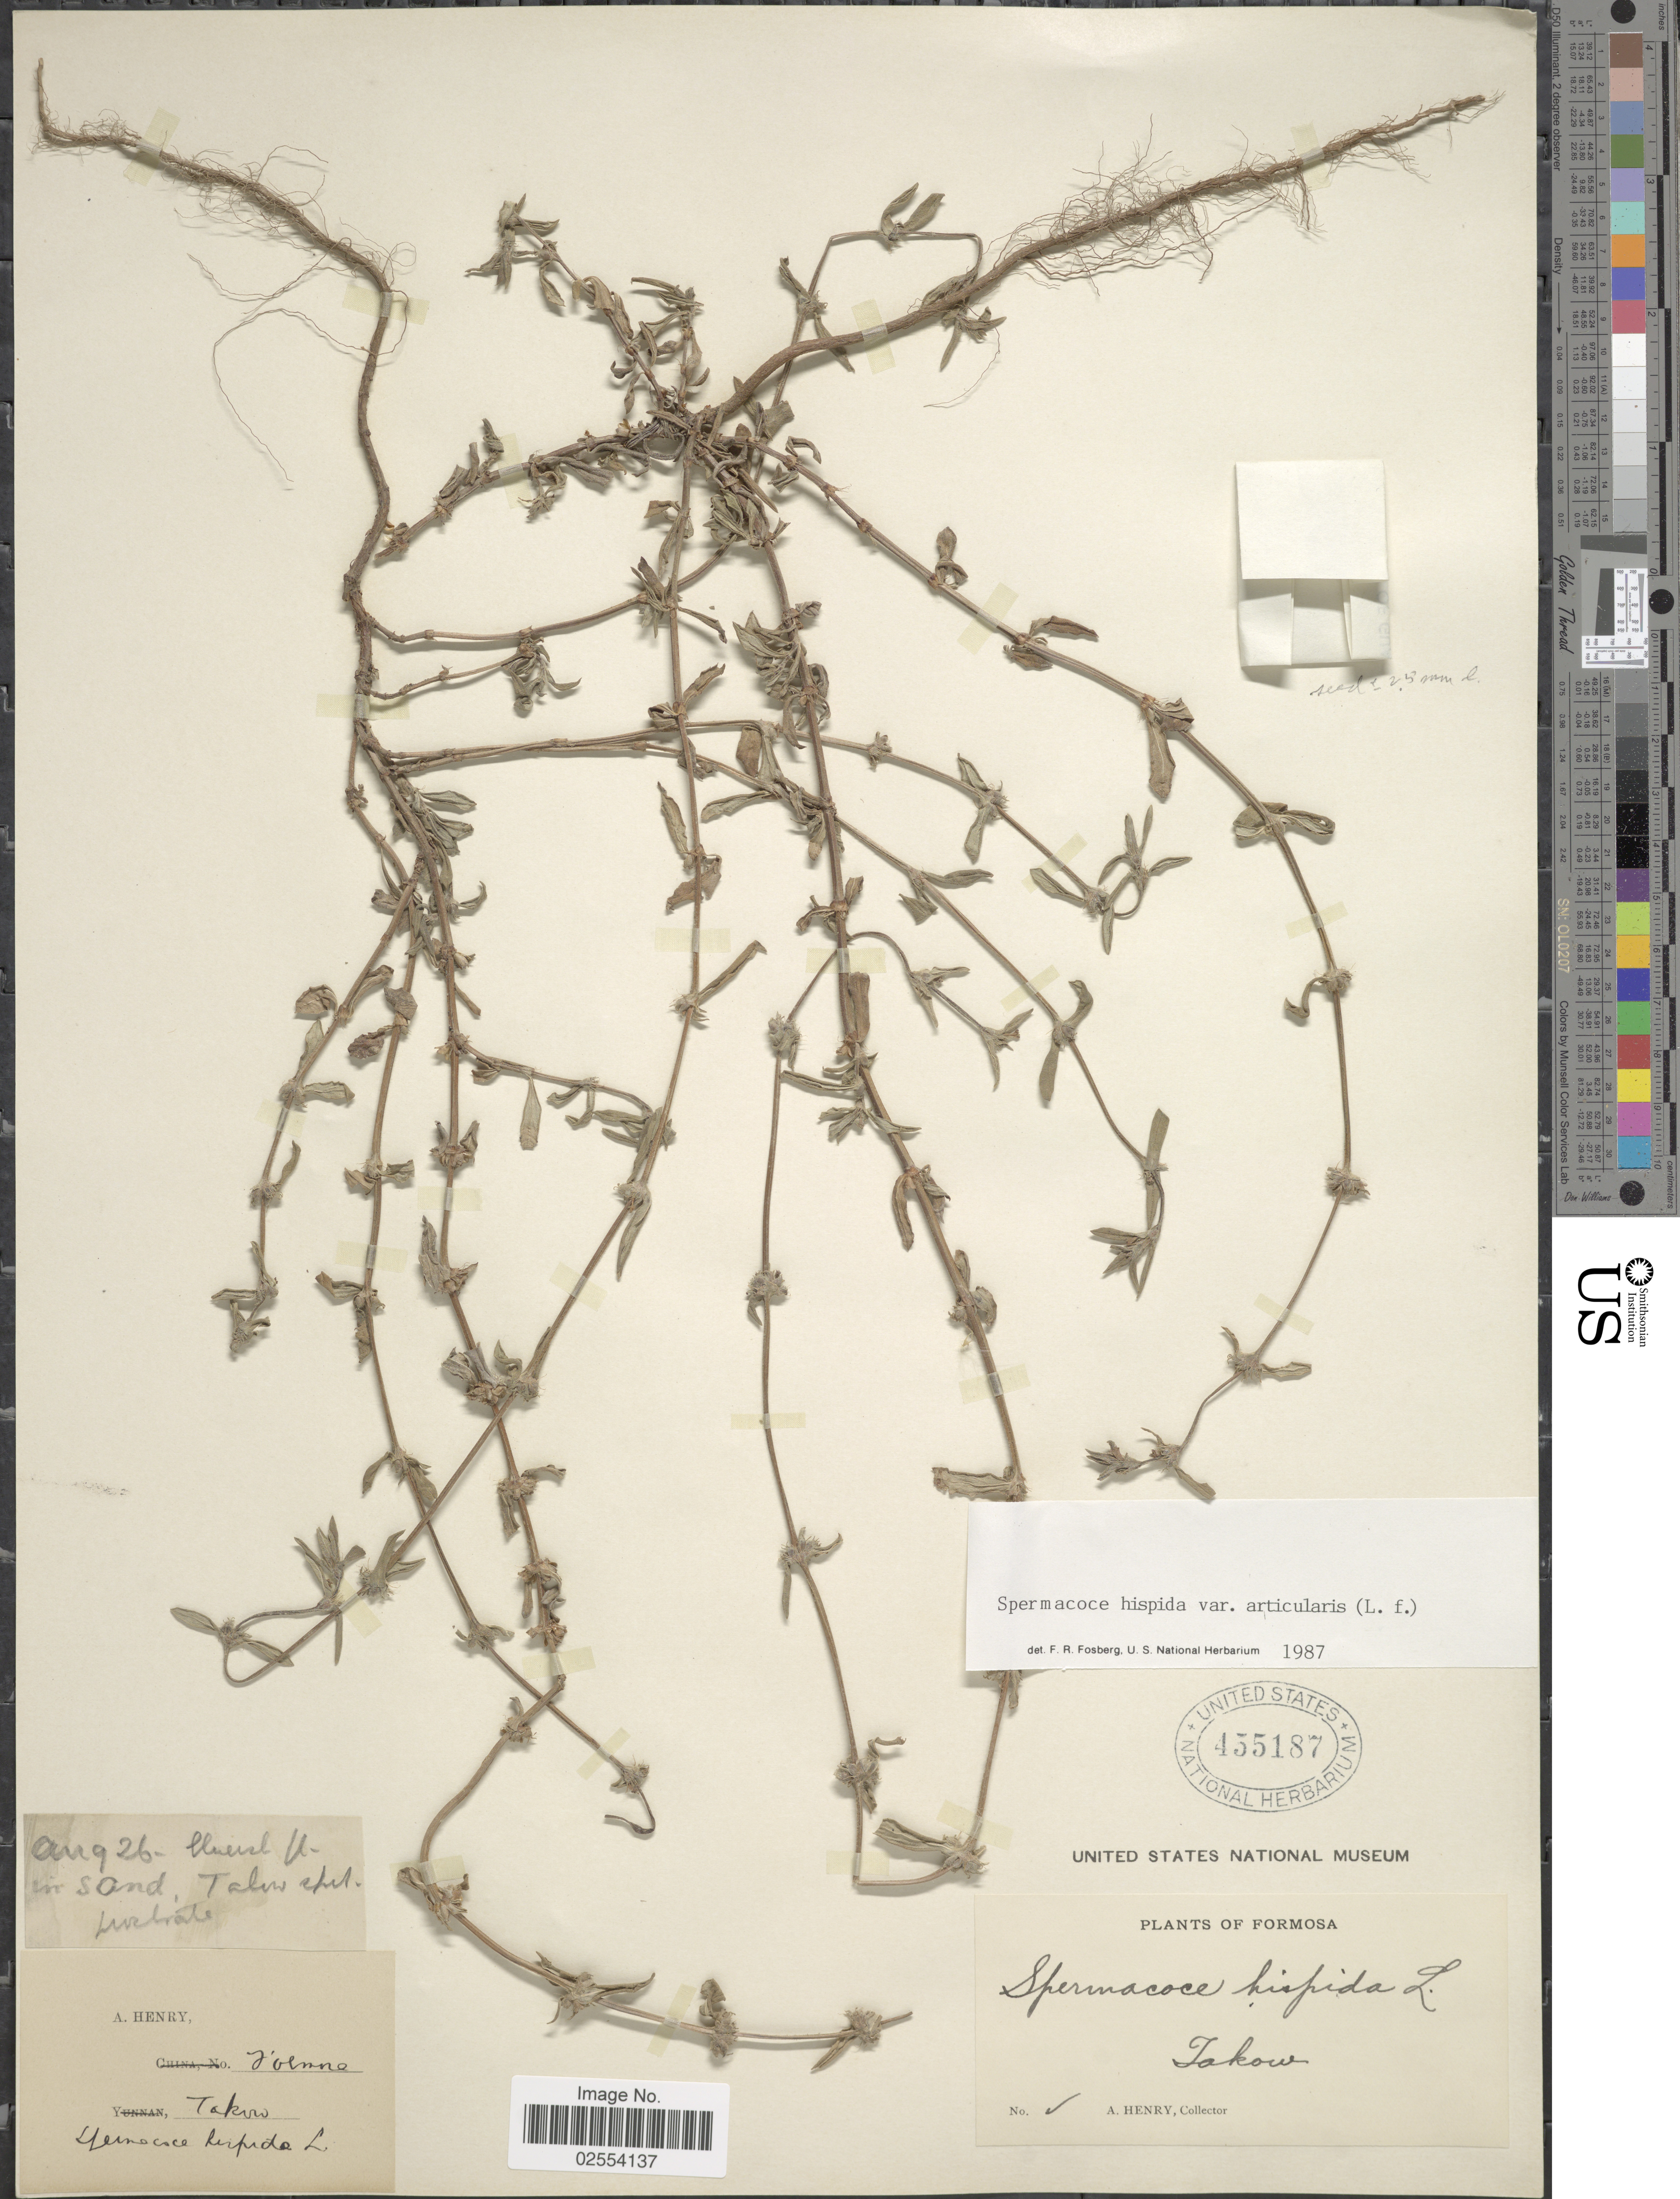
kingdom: Plantae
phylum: Tracheophyta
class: Magnoliopsida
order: Gentianales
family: Rubiaceae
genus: Spermacoce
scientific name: Spermacoce articularis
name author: L. f.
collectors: A. Henry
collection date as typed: Transcribed d/m/y: /8/26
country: Taiwan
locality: Takow, Formosa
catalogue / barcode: US 455187